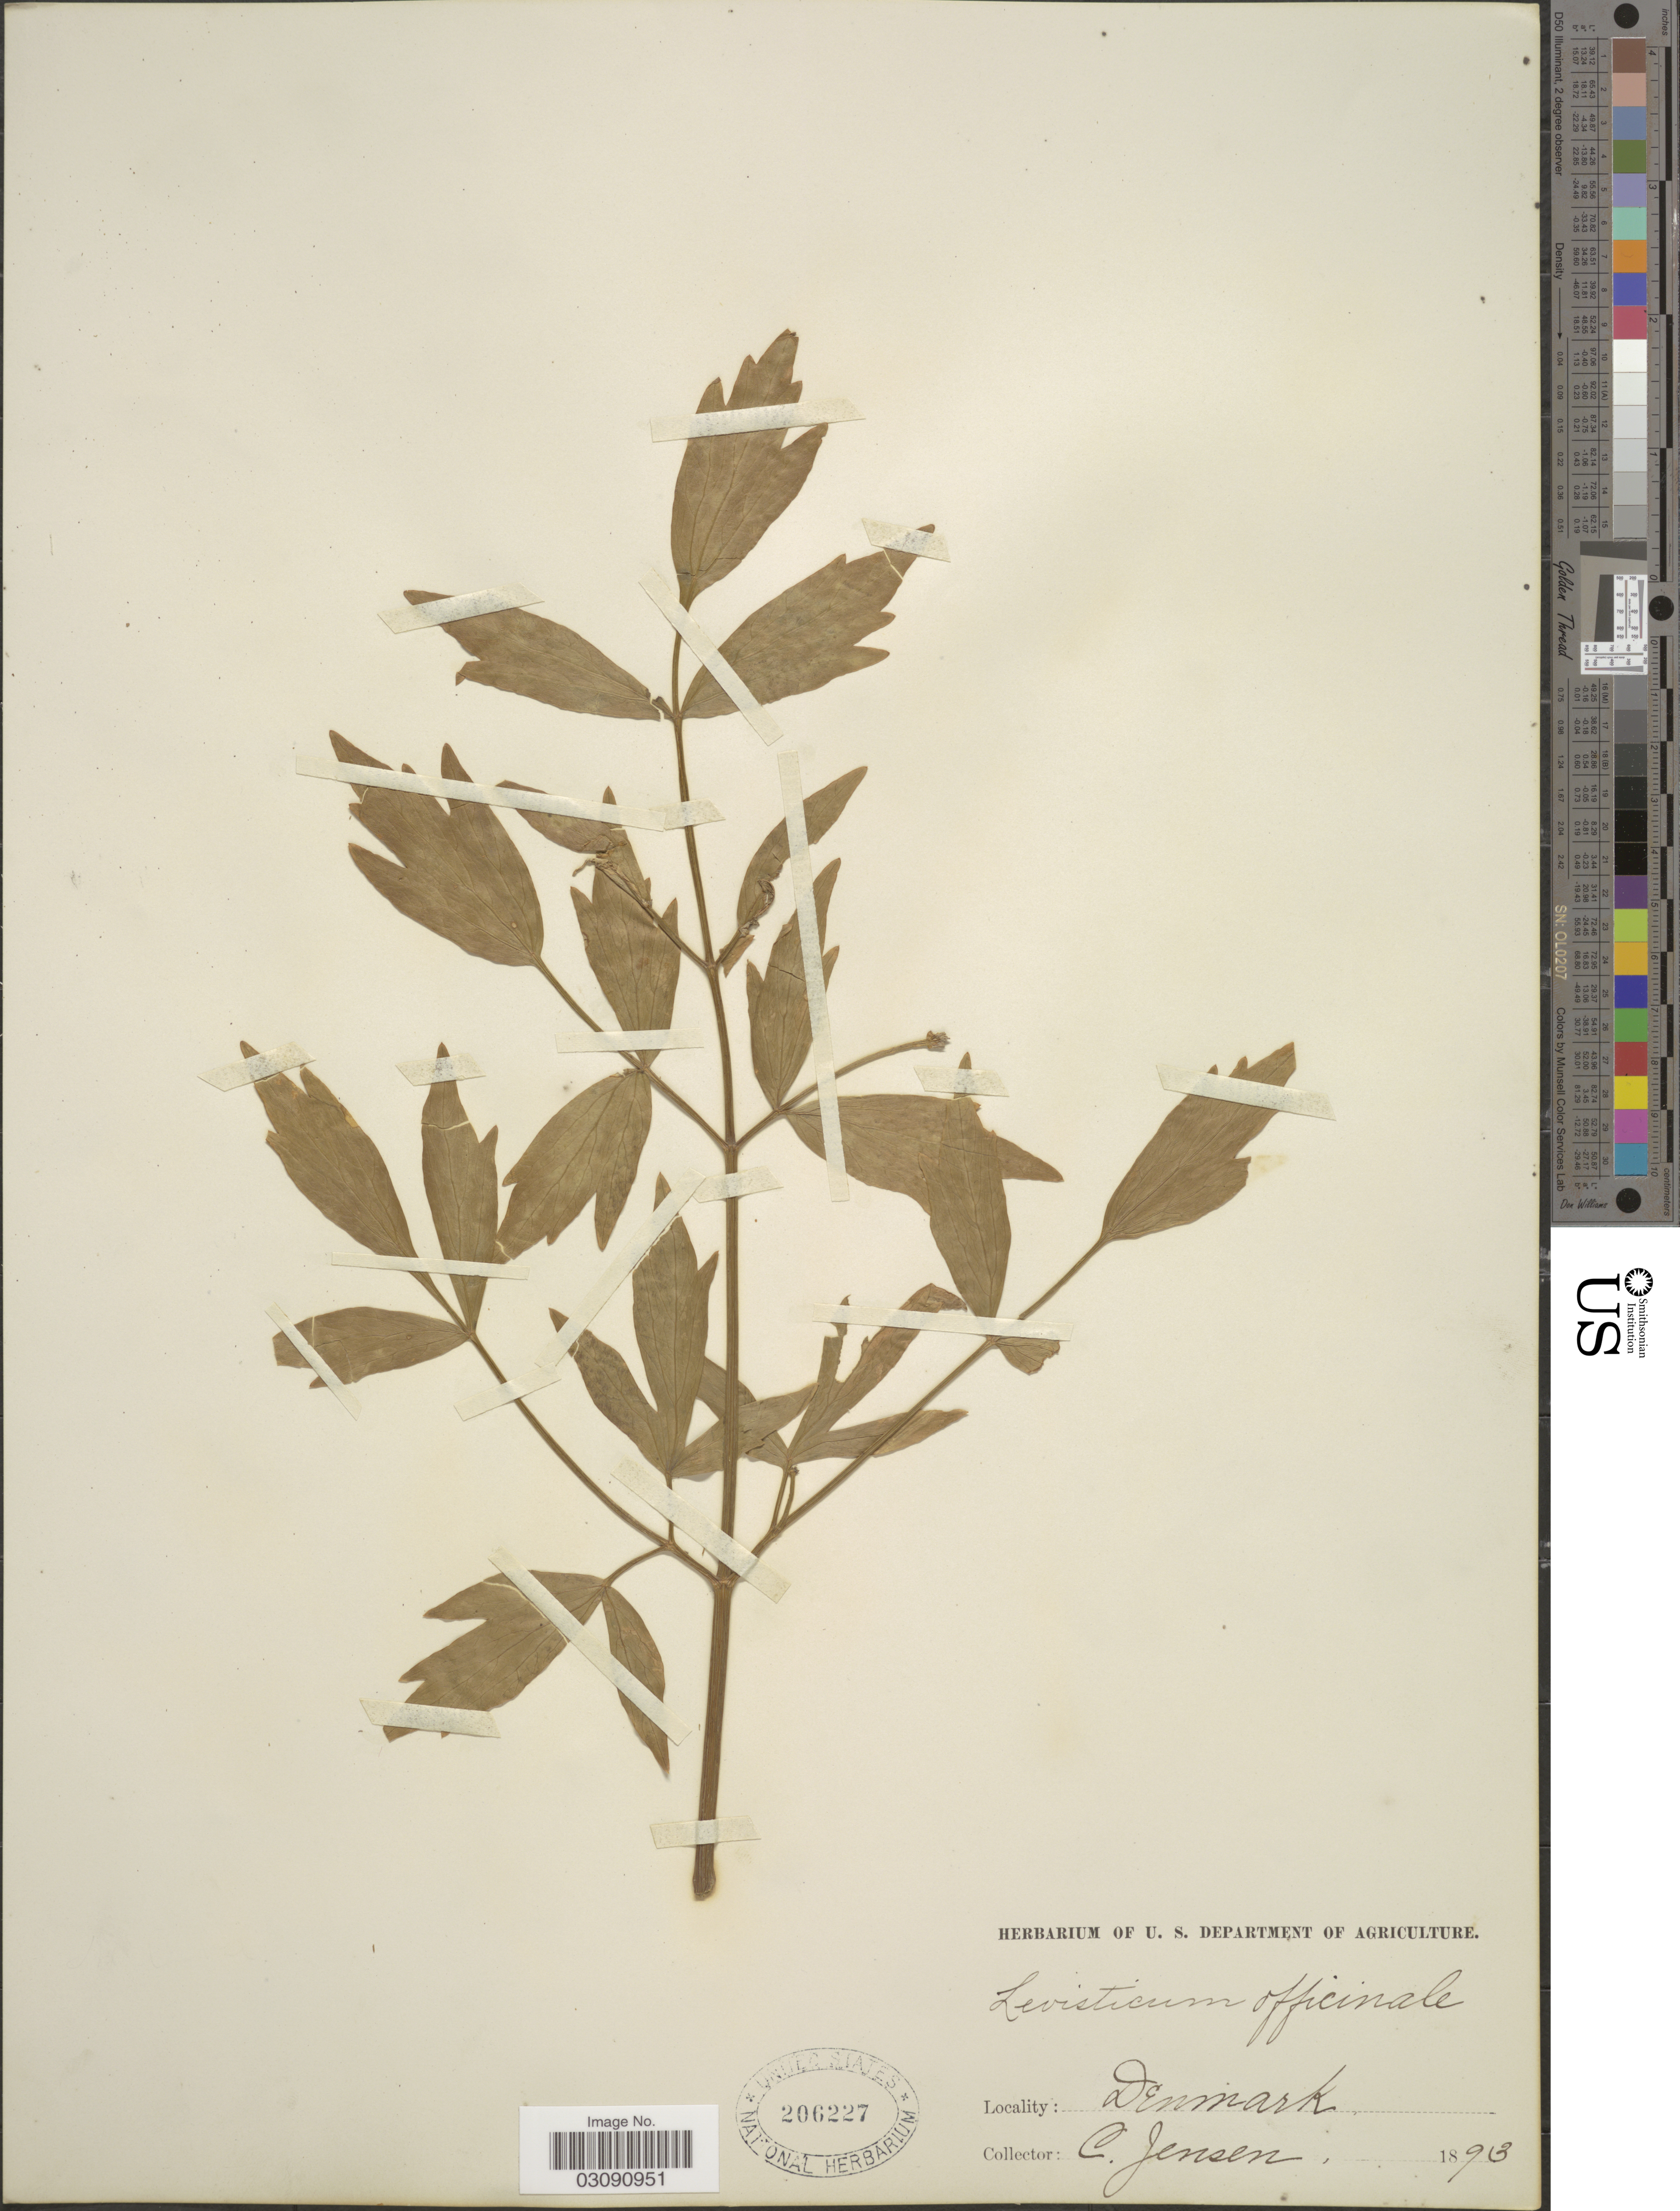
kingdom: Plantae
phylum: Tracheophyta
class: Magnoliopsida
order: Apiales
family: Apiaceae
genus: Levisticum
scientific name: Levisticum officinale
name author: W.D.J. Koch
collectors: C. E. O. Jensen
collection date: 1893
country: Denmark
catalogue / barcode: US 206227